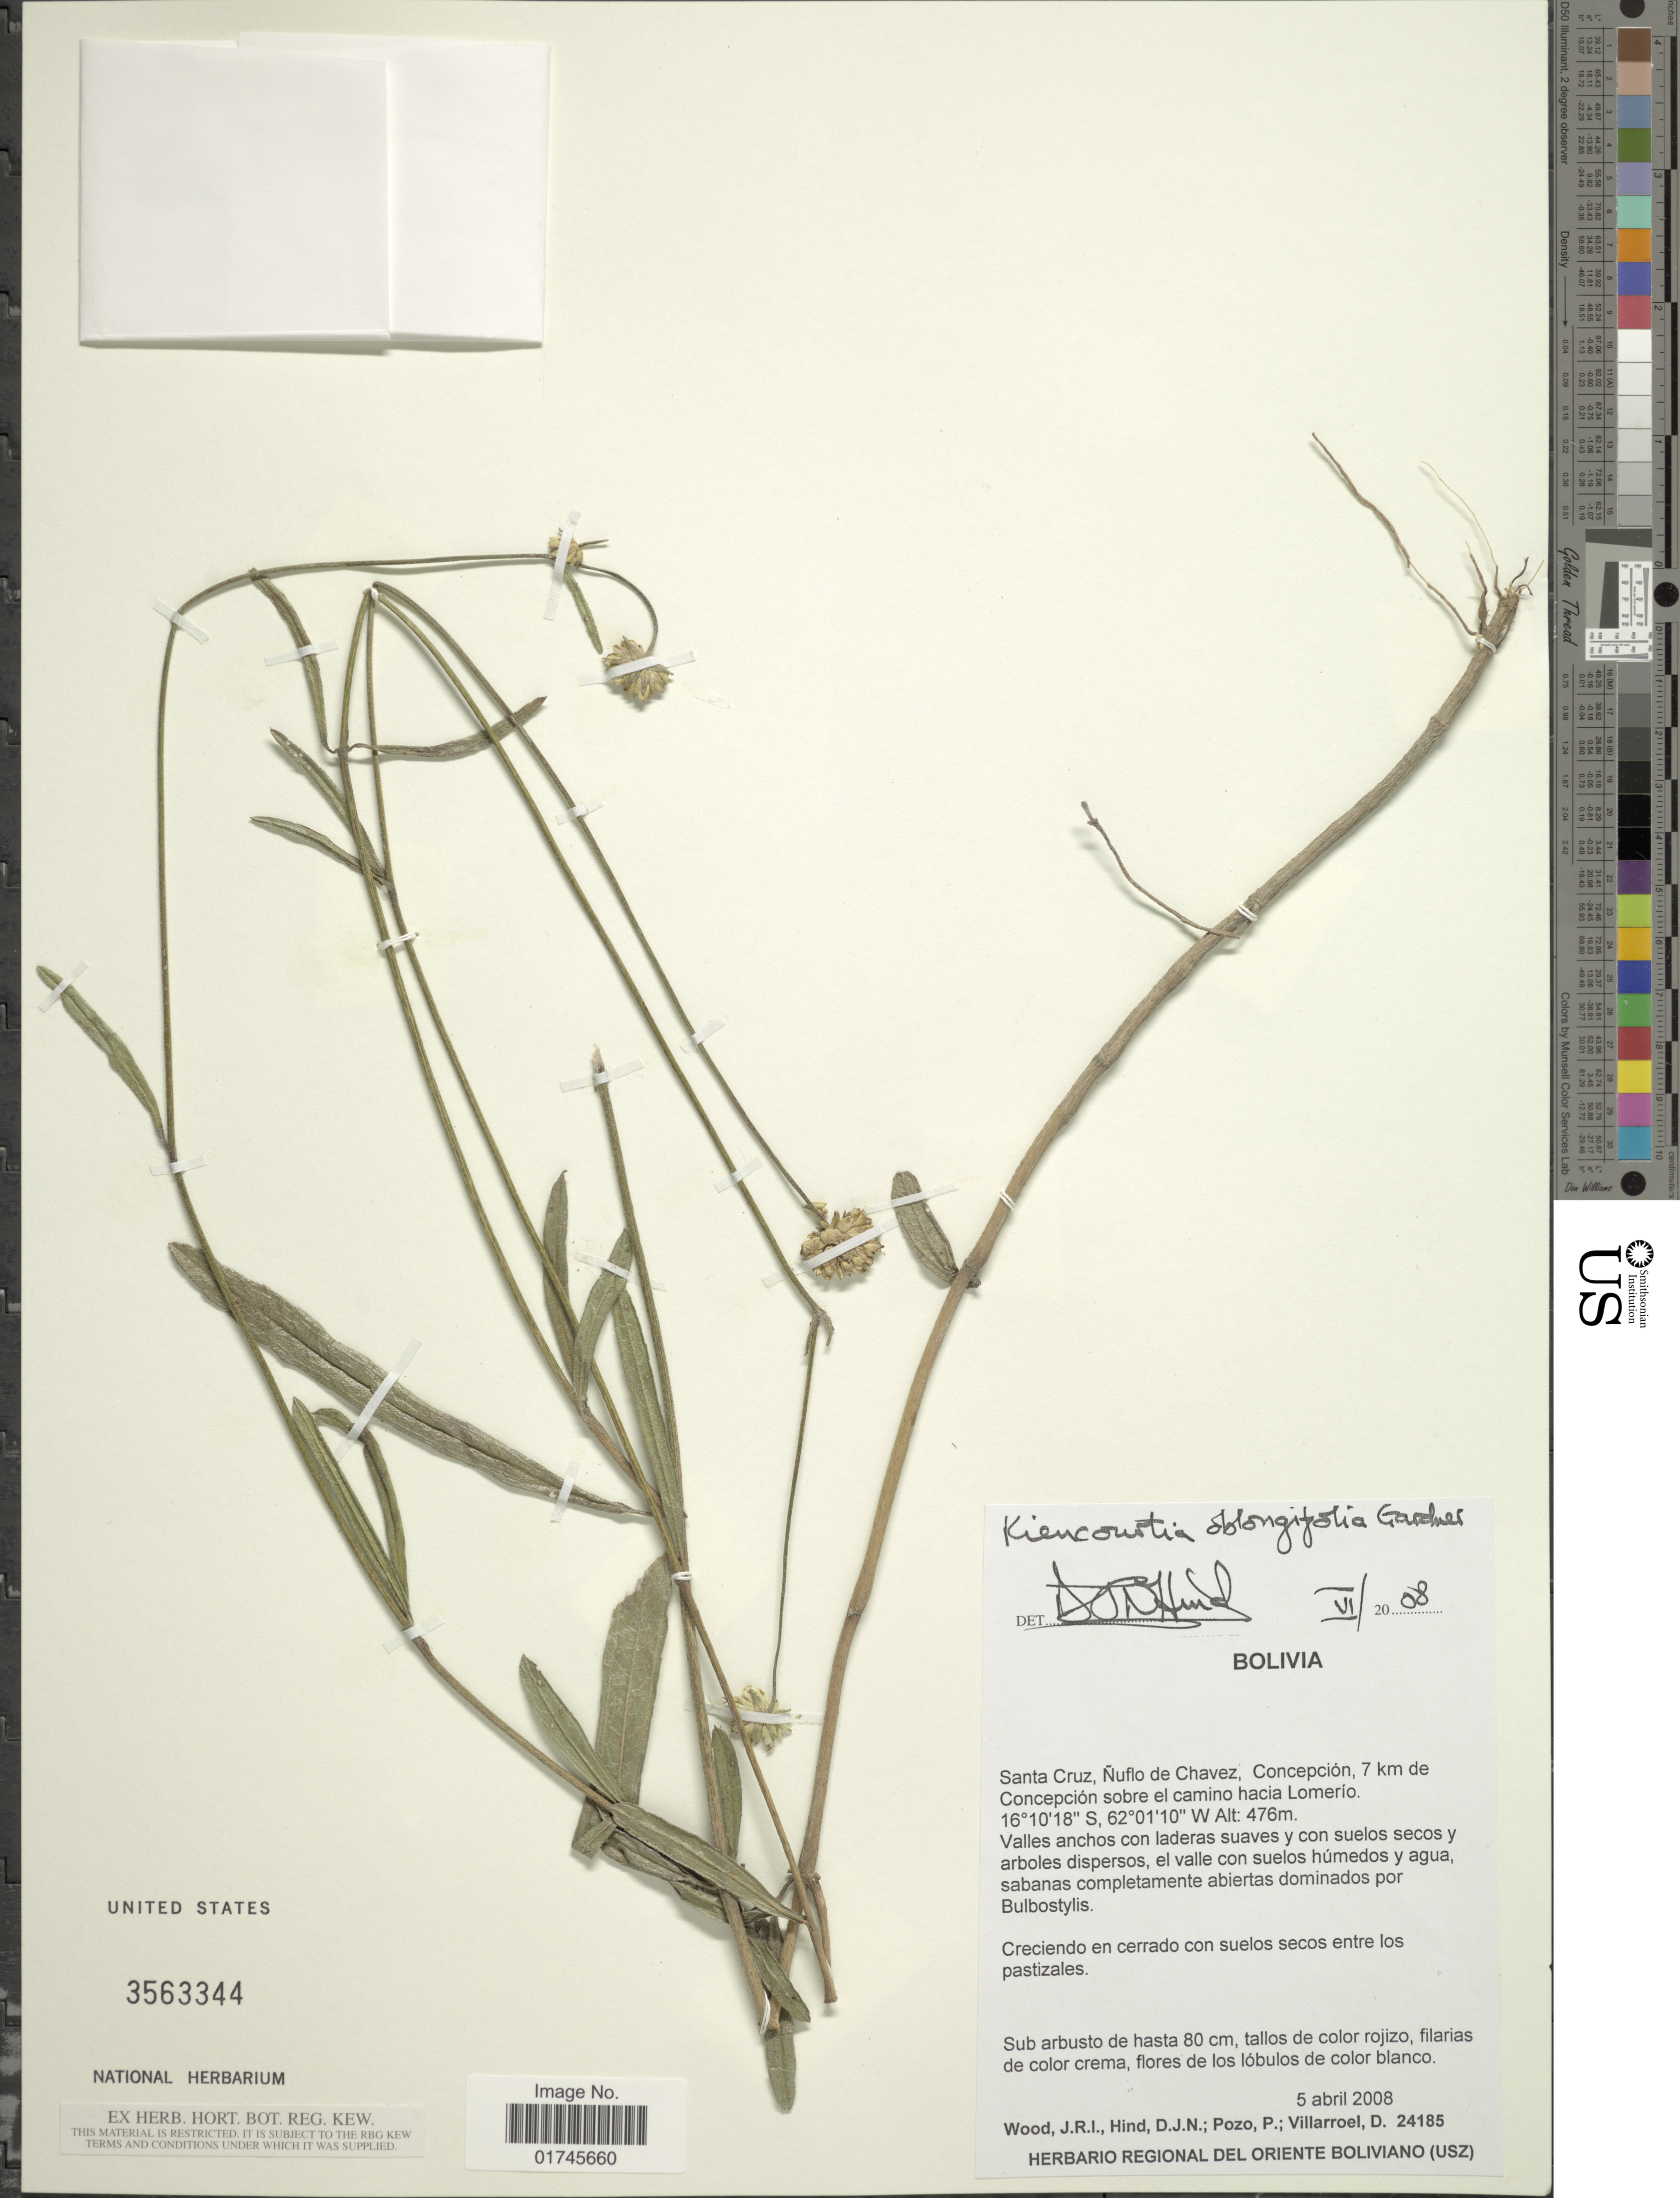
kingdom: Plantae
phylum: Tracheophyta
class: Magnoliopsida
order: Asterales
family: Asteraceae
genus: Riencourtia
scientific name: Riencourtia oblongifolia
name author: Gardner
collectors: J. R. I. Wood, D. J. N. Hind, P. Pozo & D. Villarroel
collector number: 24185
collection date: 2008-04-05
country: Bolivia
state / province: Santa Cruz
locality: Santa Cruz. Nuflo de Chavez. Concepcion, 7 km de Concepcion sobre el camino hacia Lomerio.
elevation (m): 476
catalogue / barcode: US 3563344